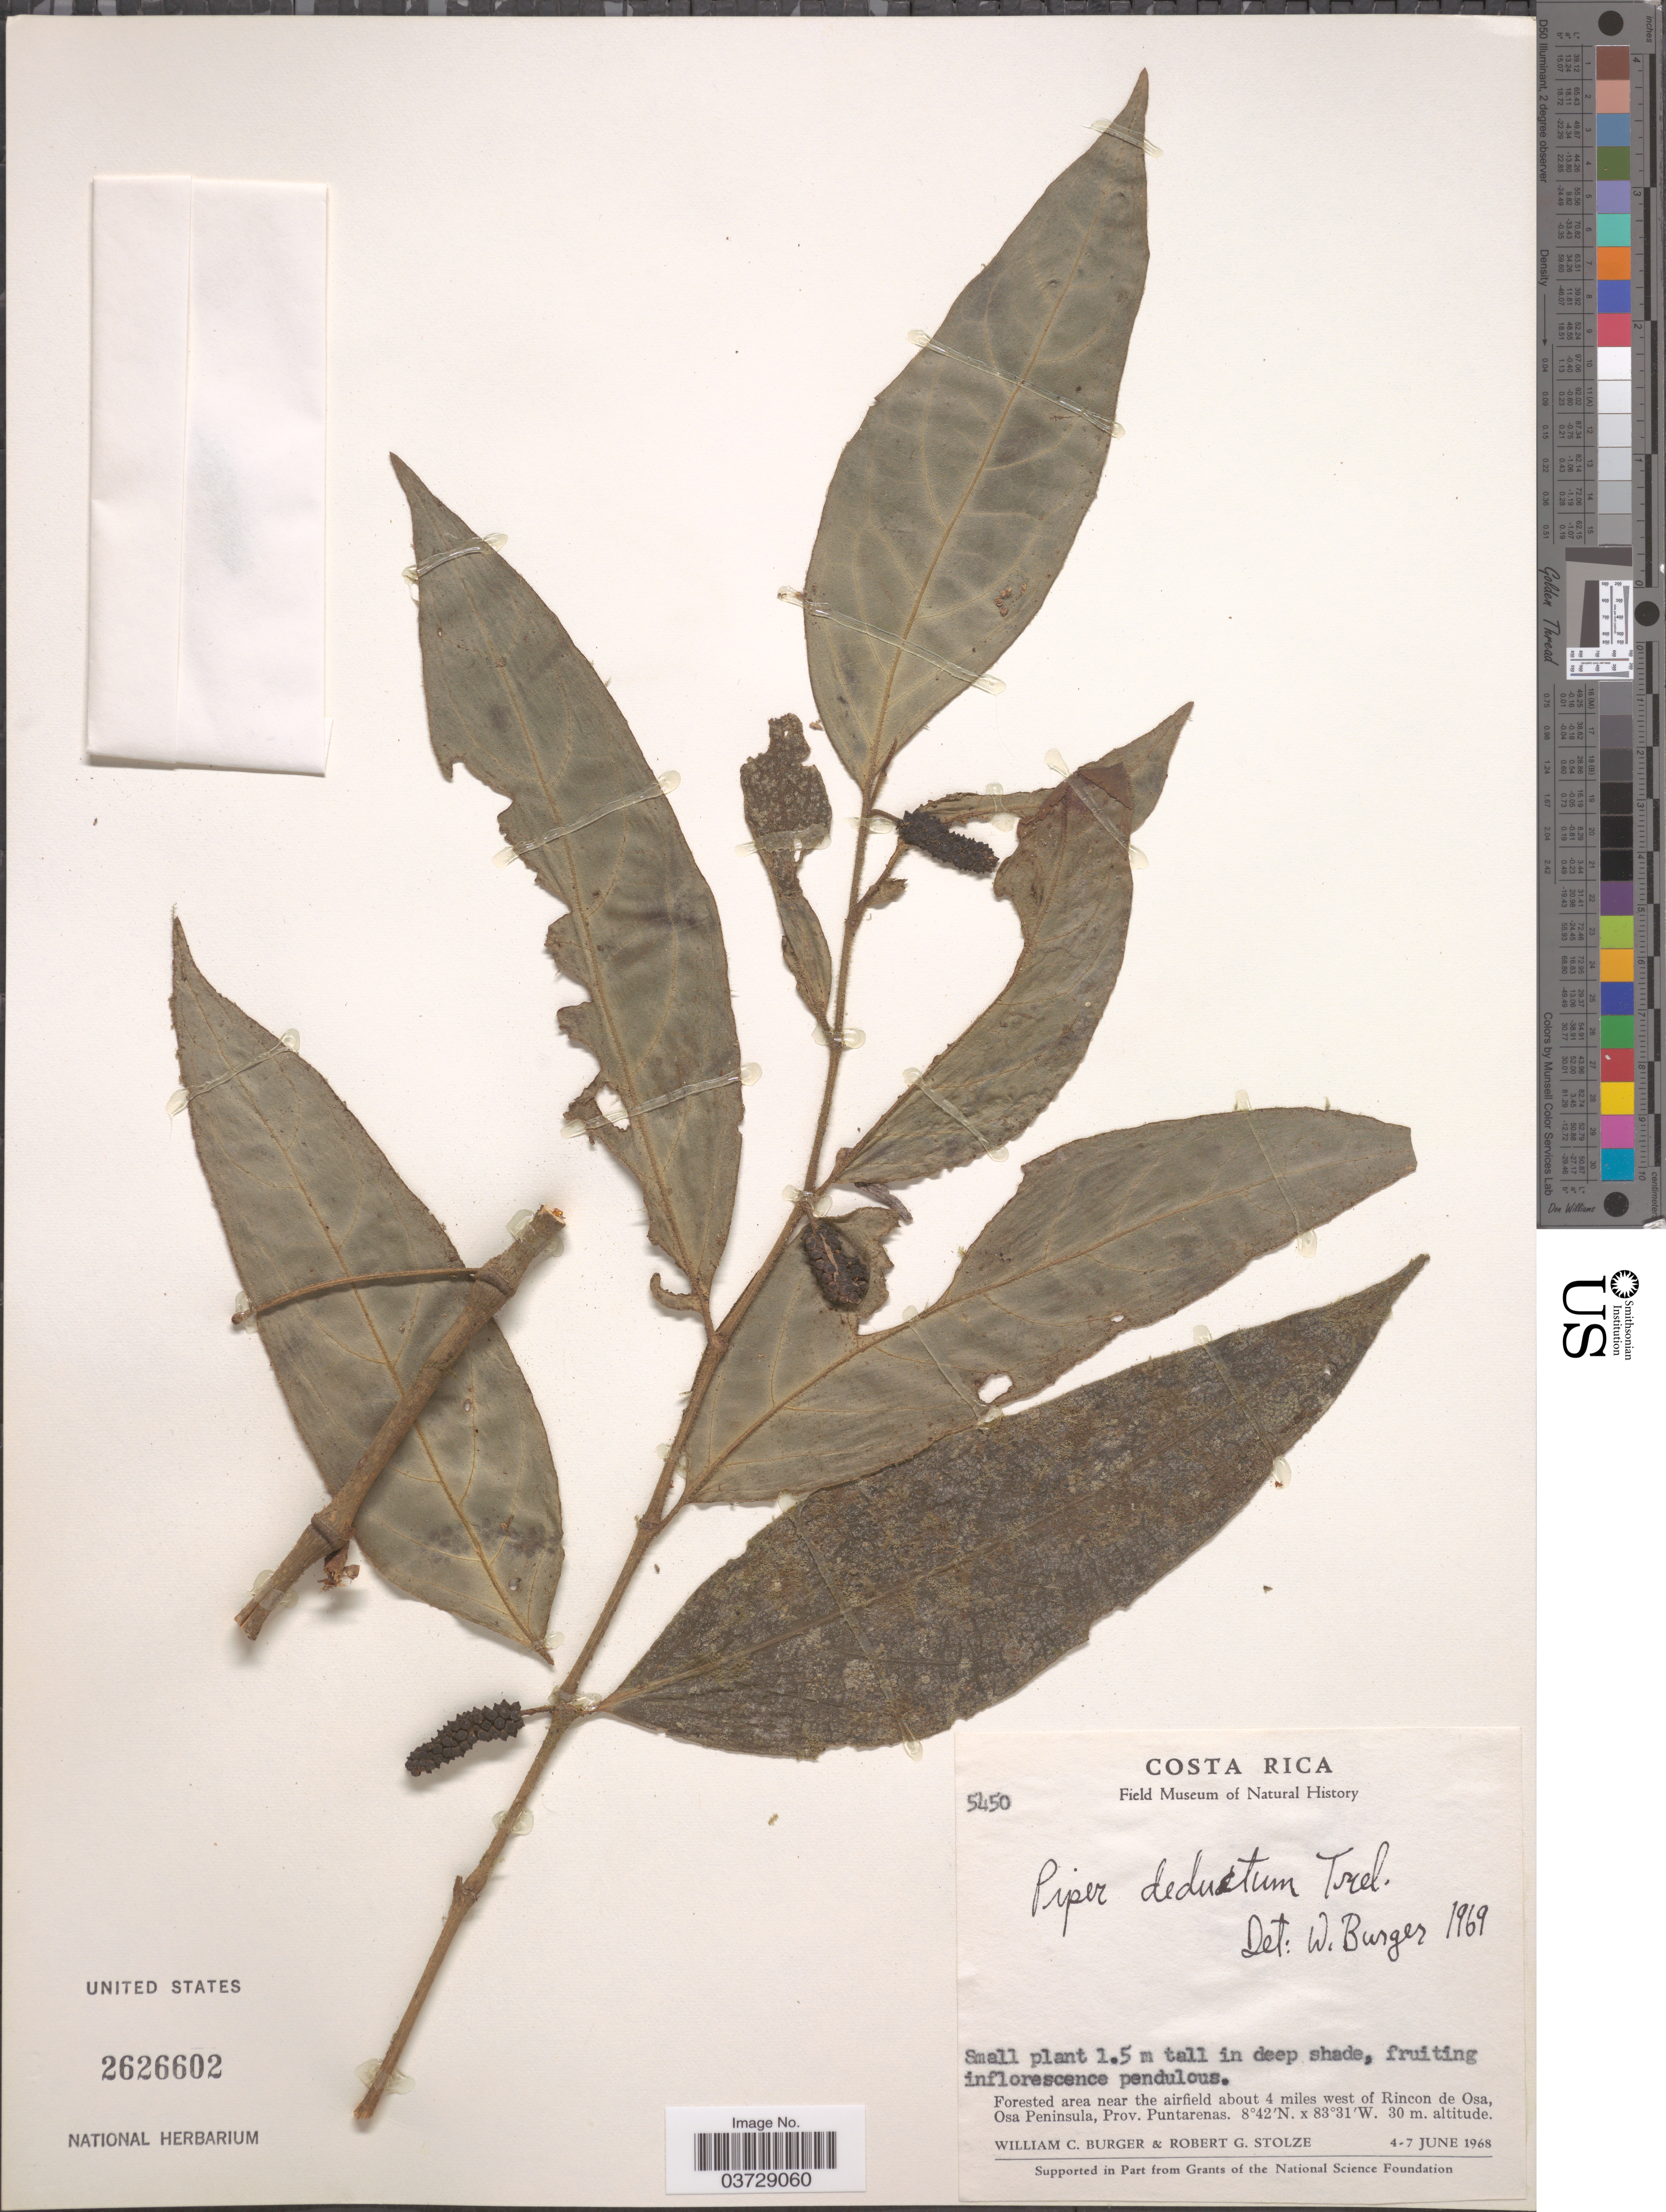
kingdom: Plantae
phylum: Tracheophyta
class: Magnoliopsida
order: Piperales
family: Piperaceae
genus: Piper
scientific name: Piper deductum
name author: Trel. ex Standl.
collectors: W. Burger & R. G. Stolze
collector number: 5450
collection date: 1968-06-04/1968-06-07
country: Costa Rica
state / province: Puntarenas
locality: Forested area near the airfield about 4 miles west of Rincon de Osa, Osa Peninsula.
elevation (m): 30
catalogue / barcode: US 2626602